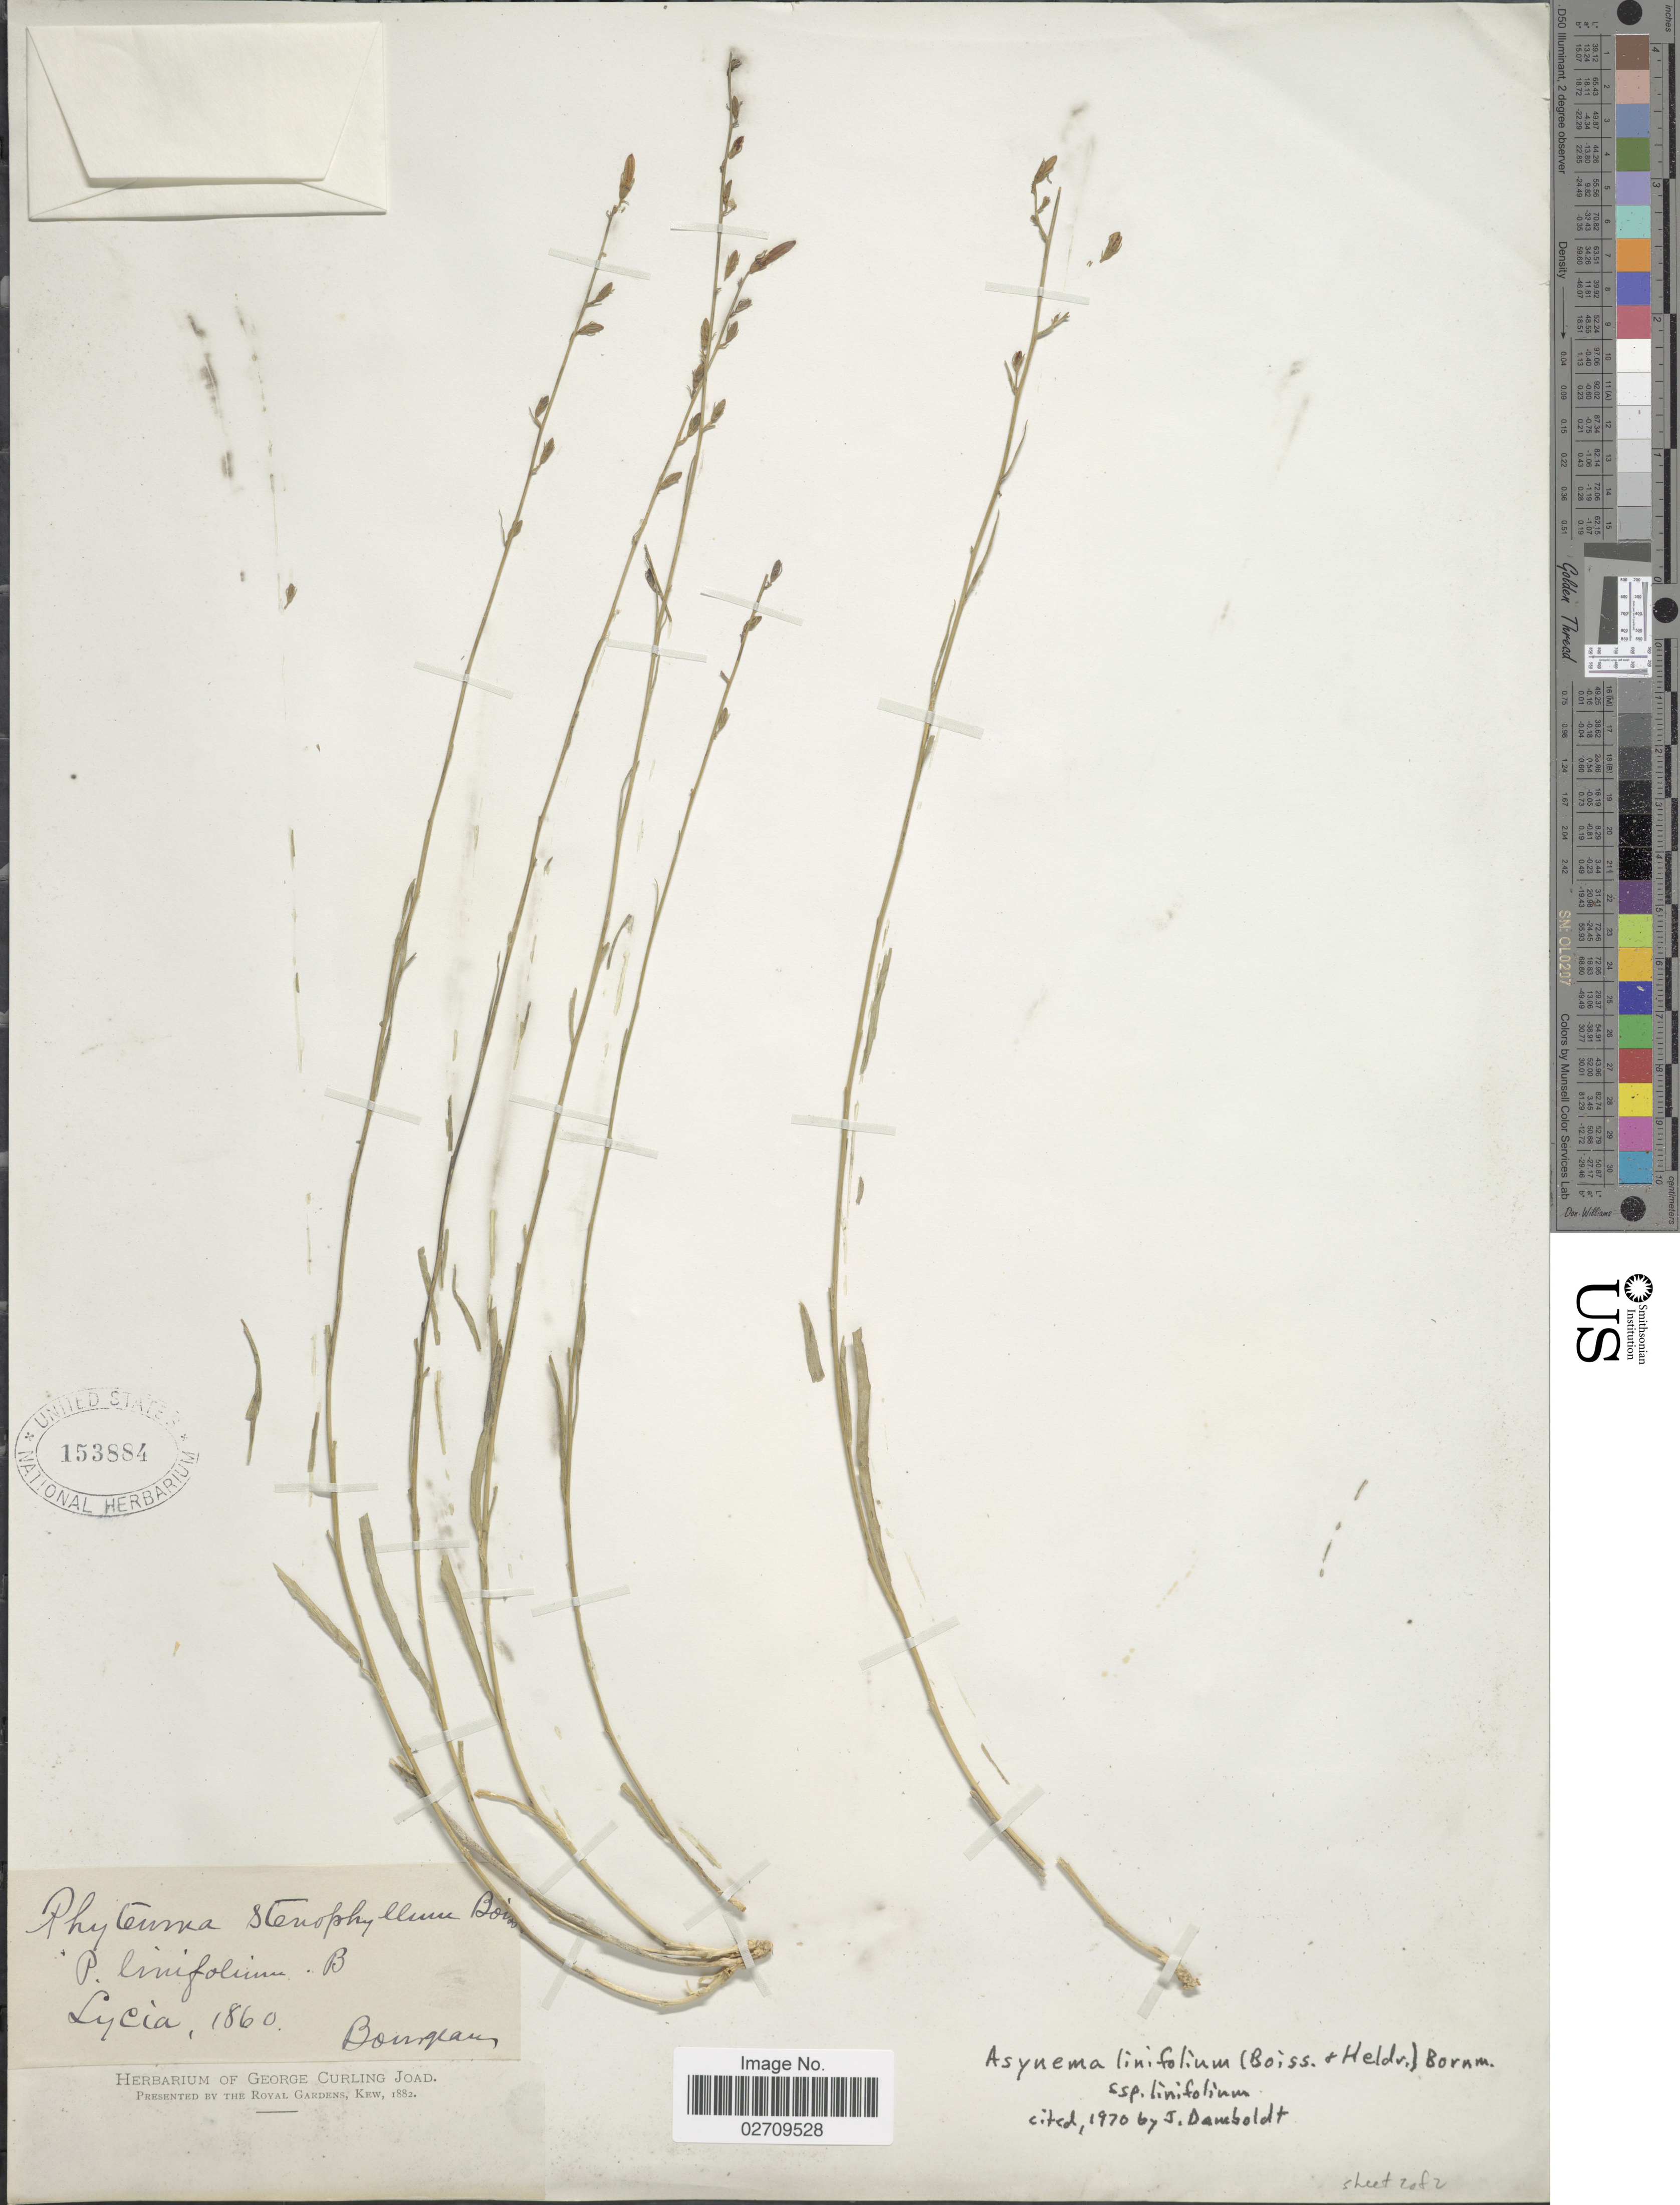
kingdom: Plantae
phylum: Tracheophyta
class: Magnoliopsida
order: Asterales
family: Campanulaceae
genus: Asyneuma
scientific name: Asyneuma linifolium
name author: (Boiss. & Heldr.) Bornm.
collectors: -. Bourgeau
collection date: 1860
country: Turkey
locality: Lycia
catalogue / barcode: US 153884